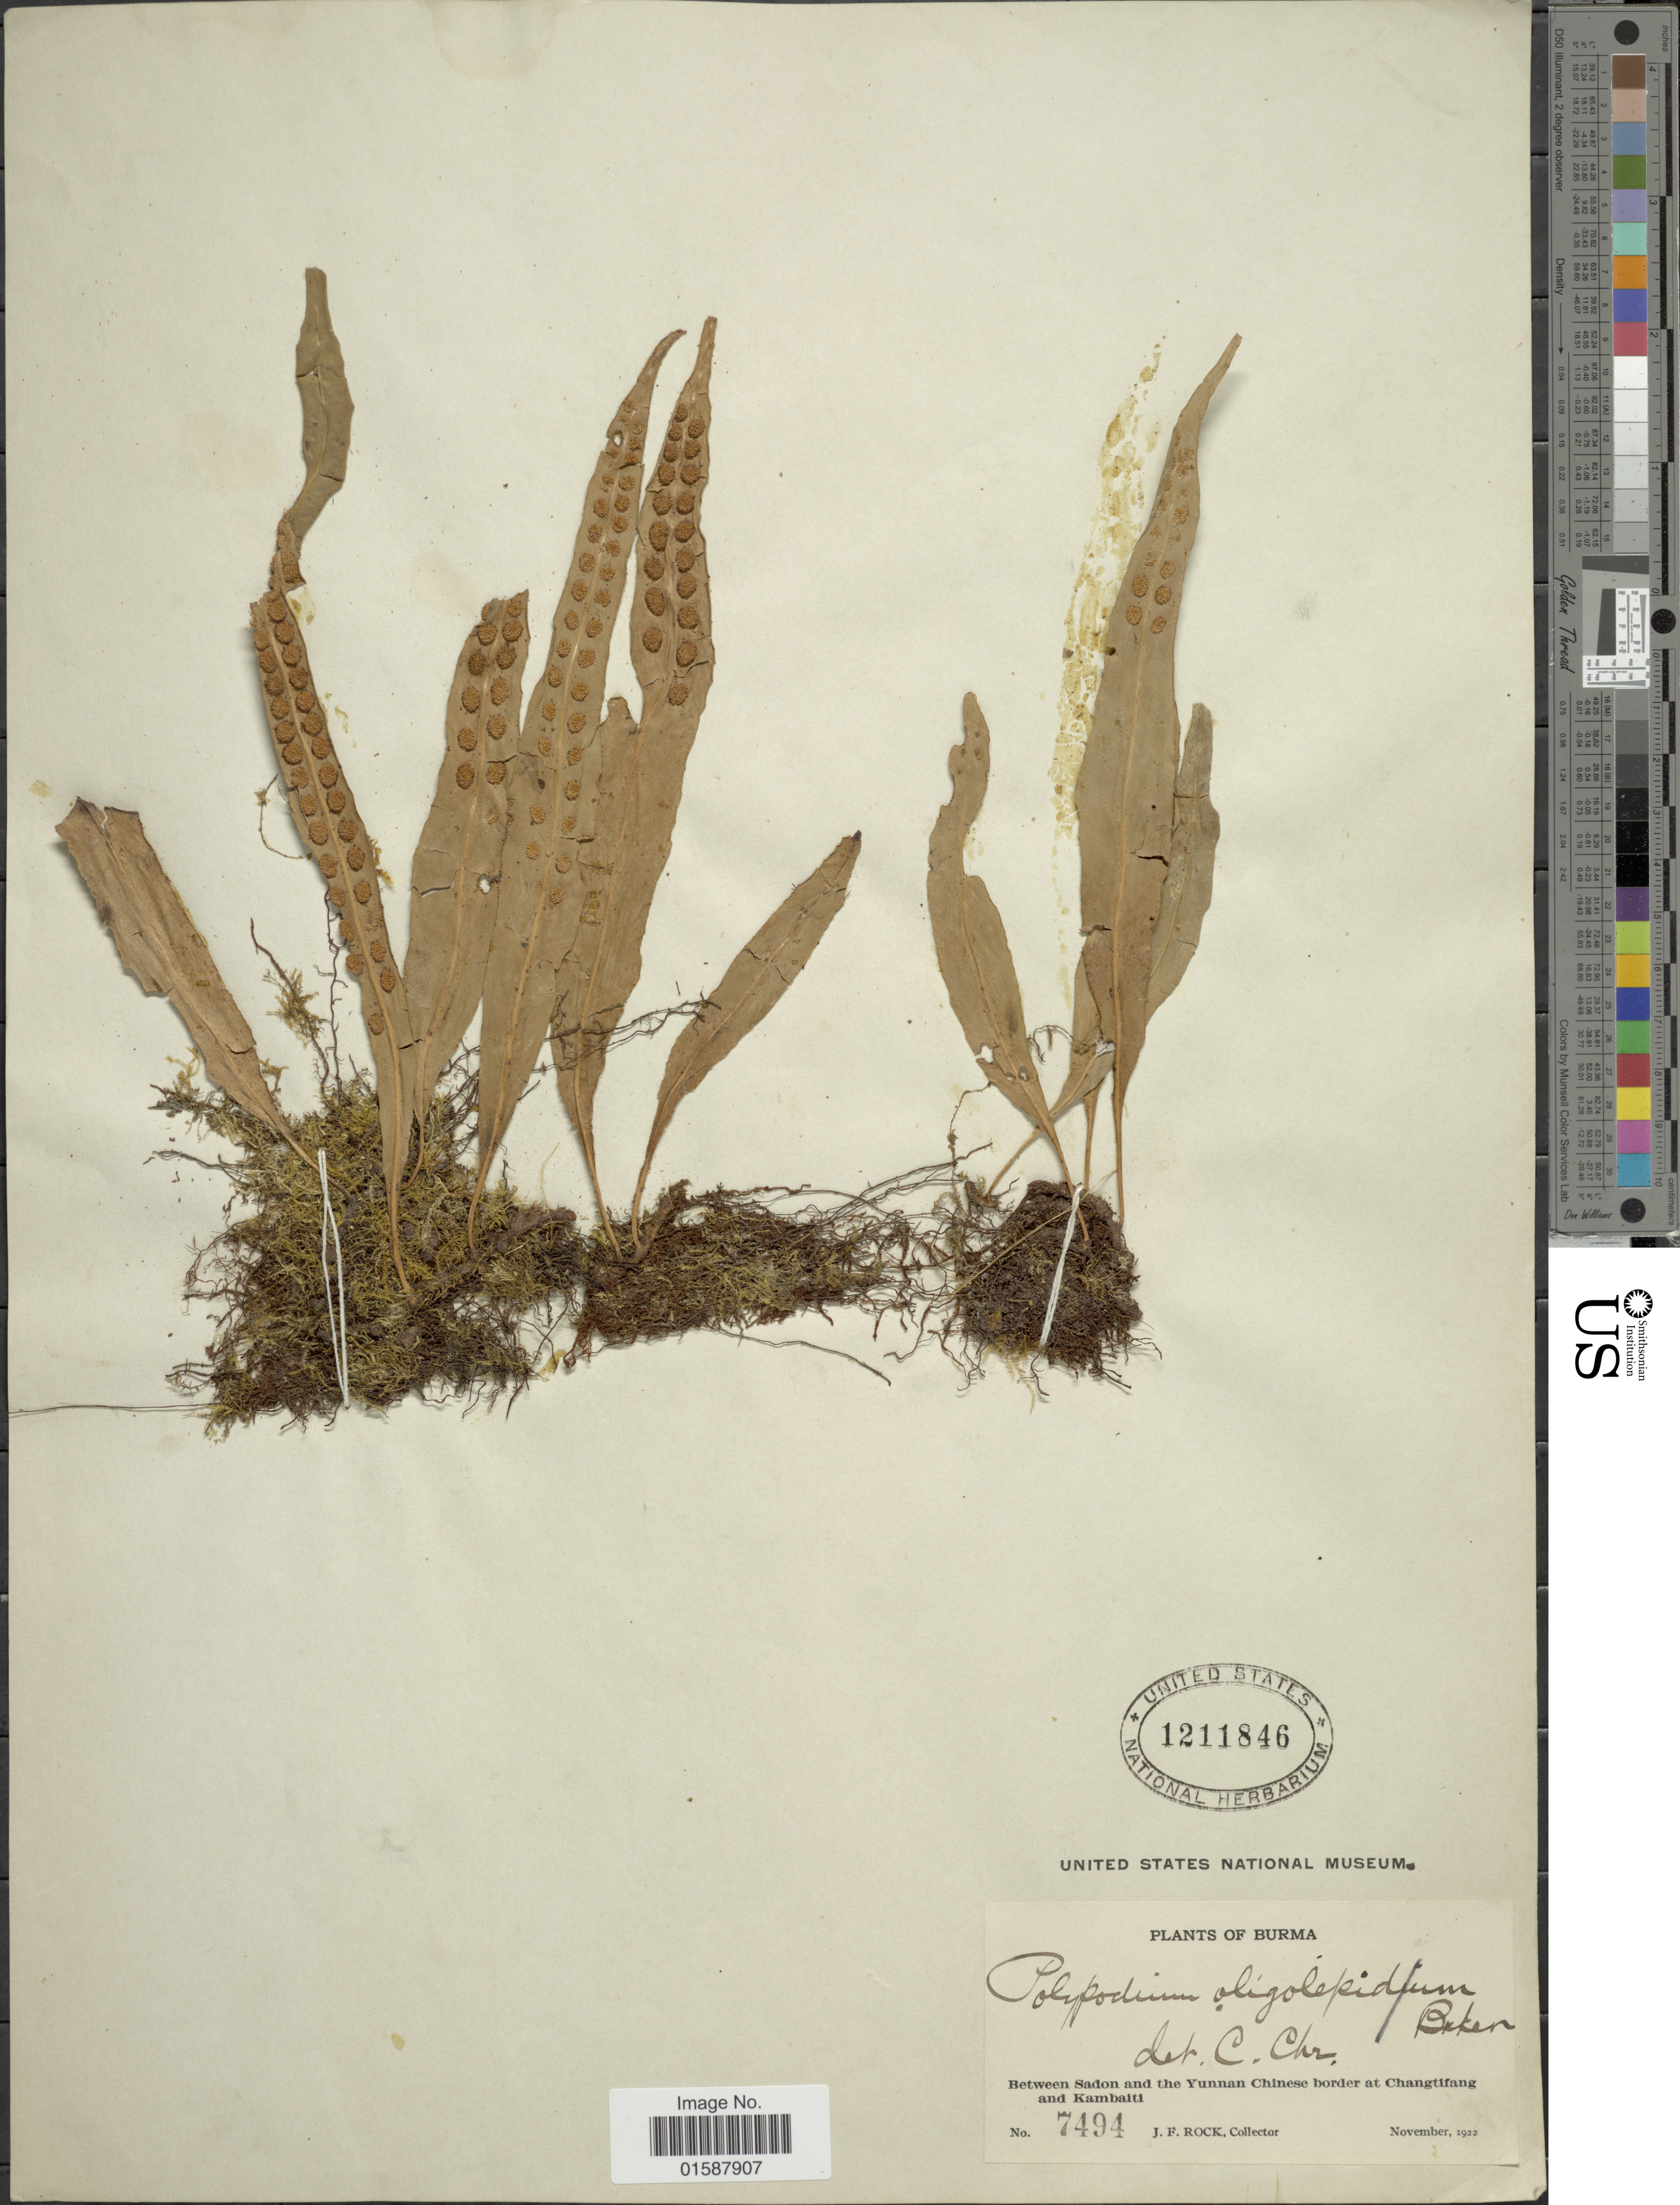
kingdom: Plantae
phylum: Tracheophyta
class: Polypodiopsida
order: Polypodiales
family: Polypodiaceae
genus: Lepisorus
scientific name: Lepisorus oligolepidus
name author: (Baker) Ching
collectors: J. Rock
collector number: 7494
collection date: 1922-11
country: Myanmar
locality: Burma. Between Sadon and the Yunnan Chinese border at Changtifang and Kambaiti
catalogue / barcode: US 1211846